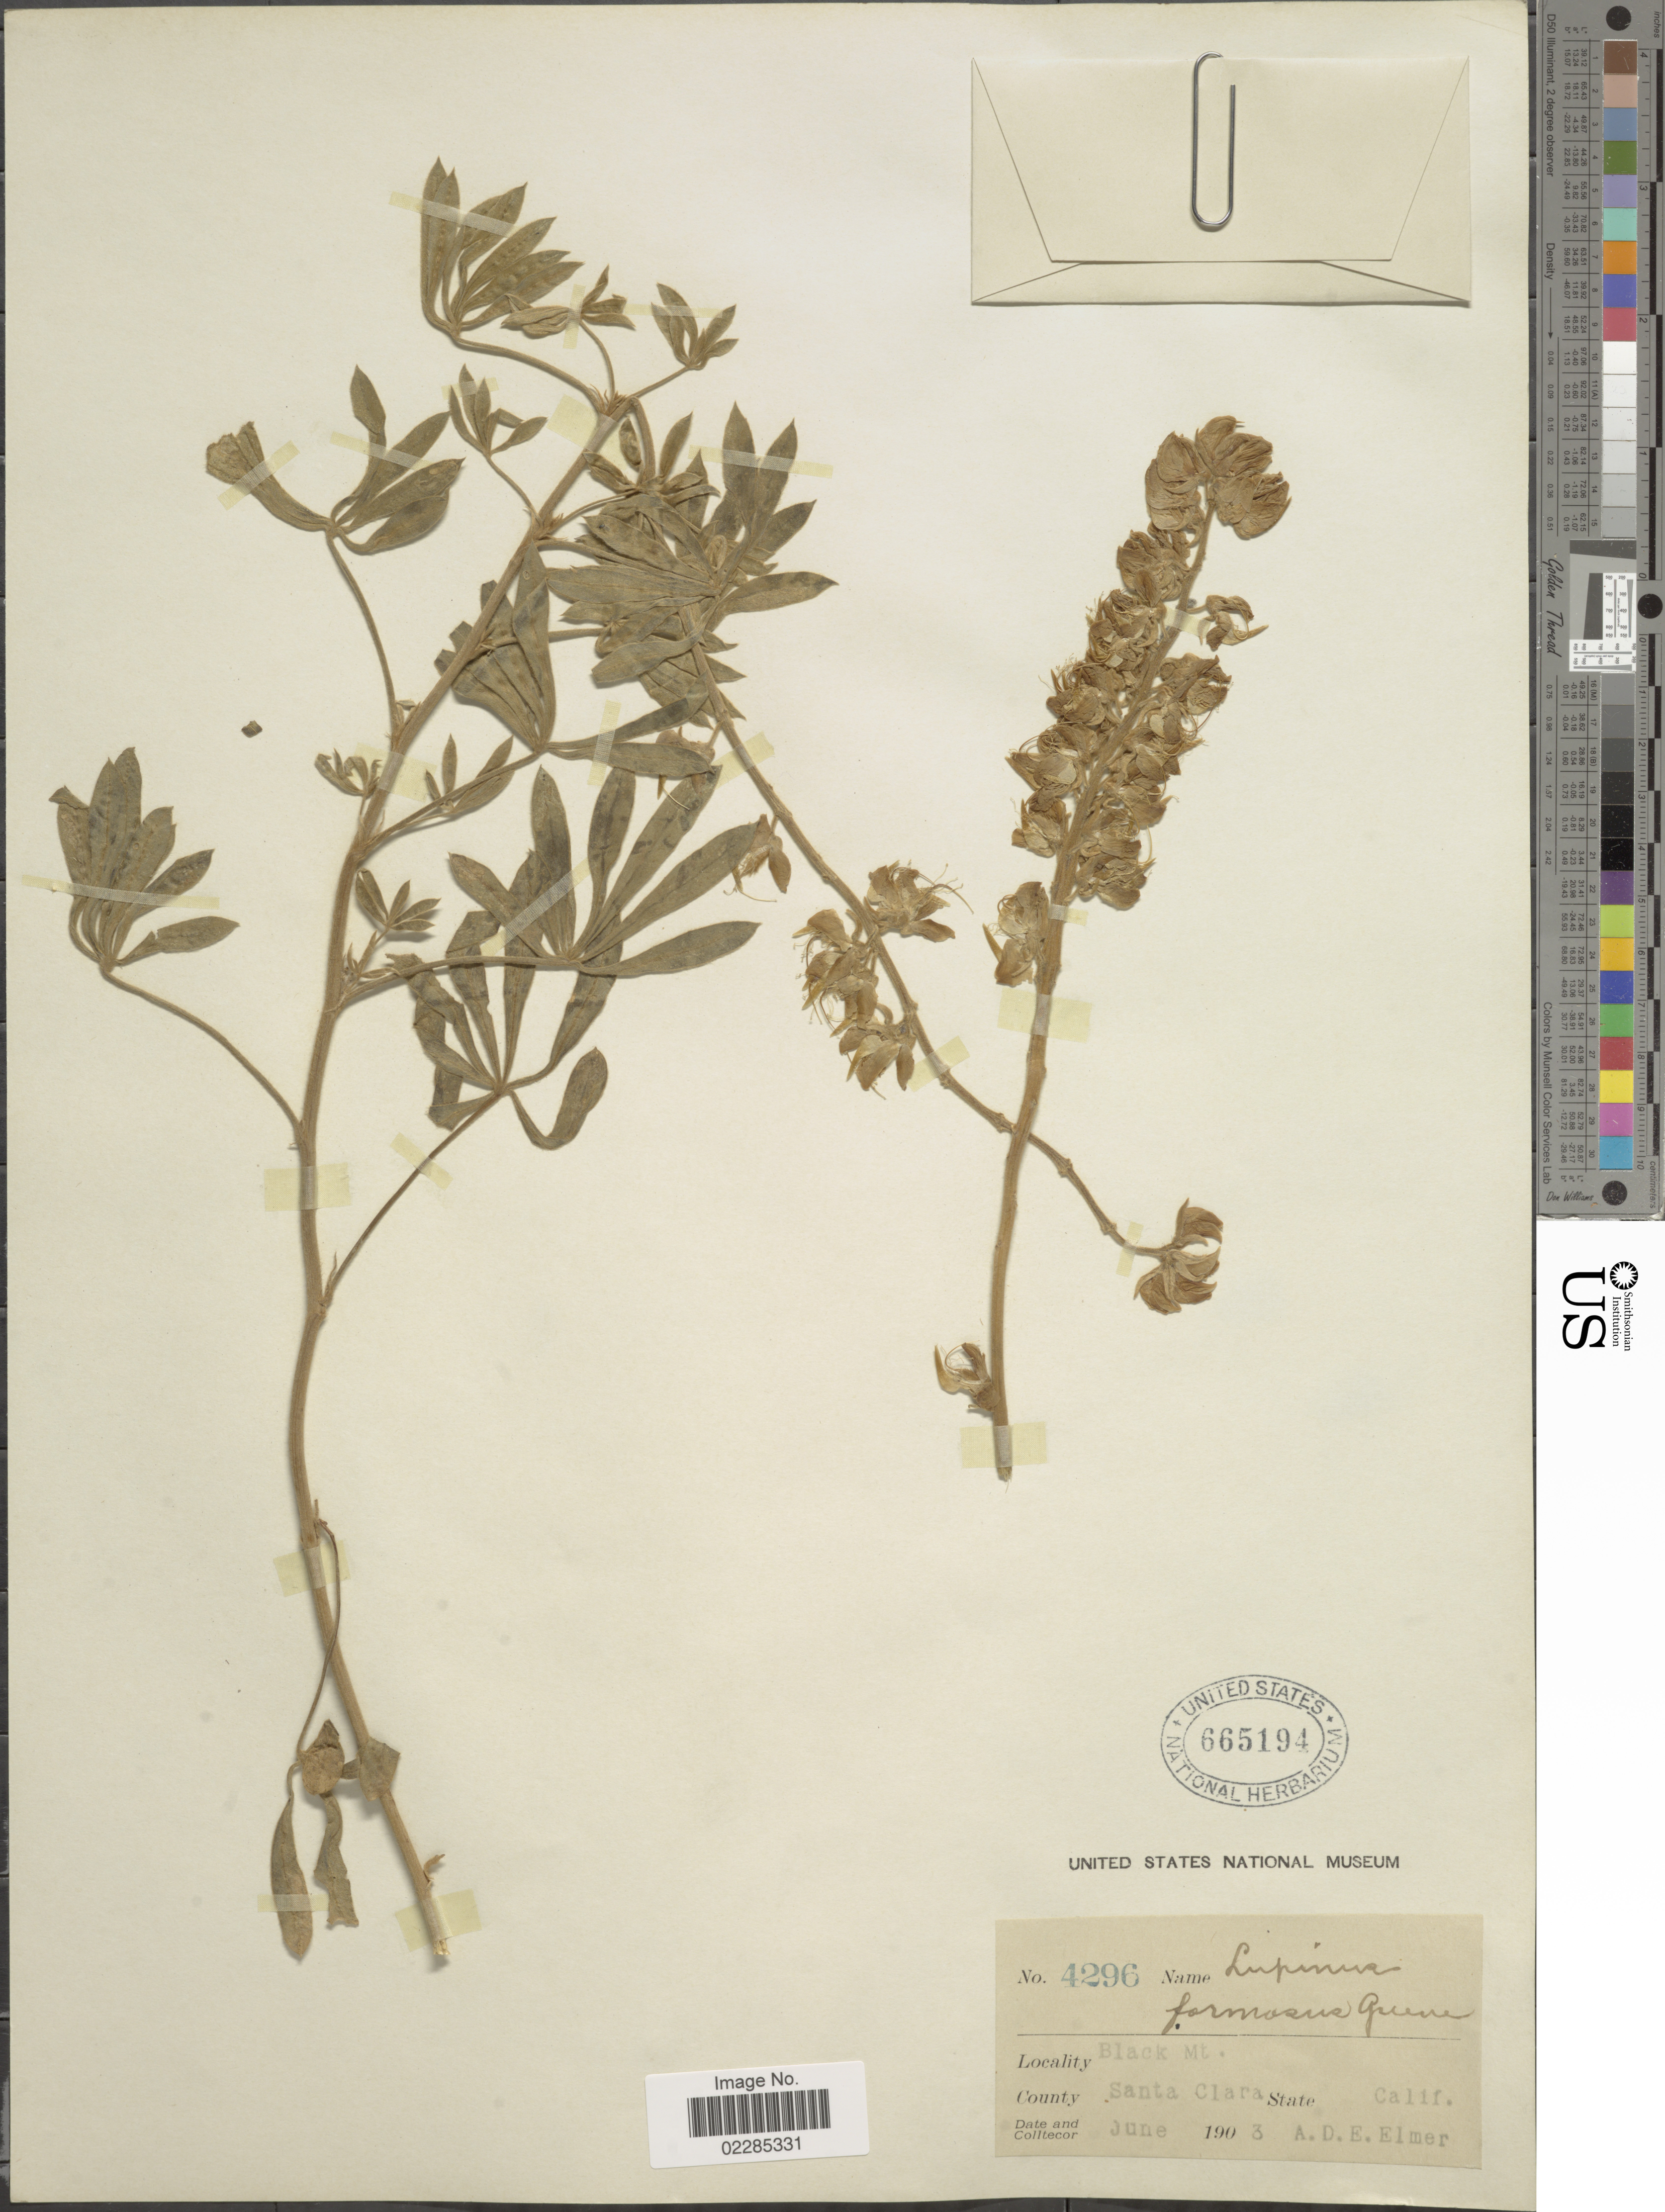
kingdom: Plantae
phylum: Tracheophyta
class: Magnoliopsida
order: Fabales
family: Fabaceae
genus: Lupinus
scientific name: Lupinus formosus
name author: Greene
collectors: A. D. E. Elmer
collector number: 4296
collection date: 1903-06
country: United States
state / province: California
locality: Black Mt, Santa Clara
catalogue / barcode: US 665194